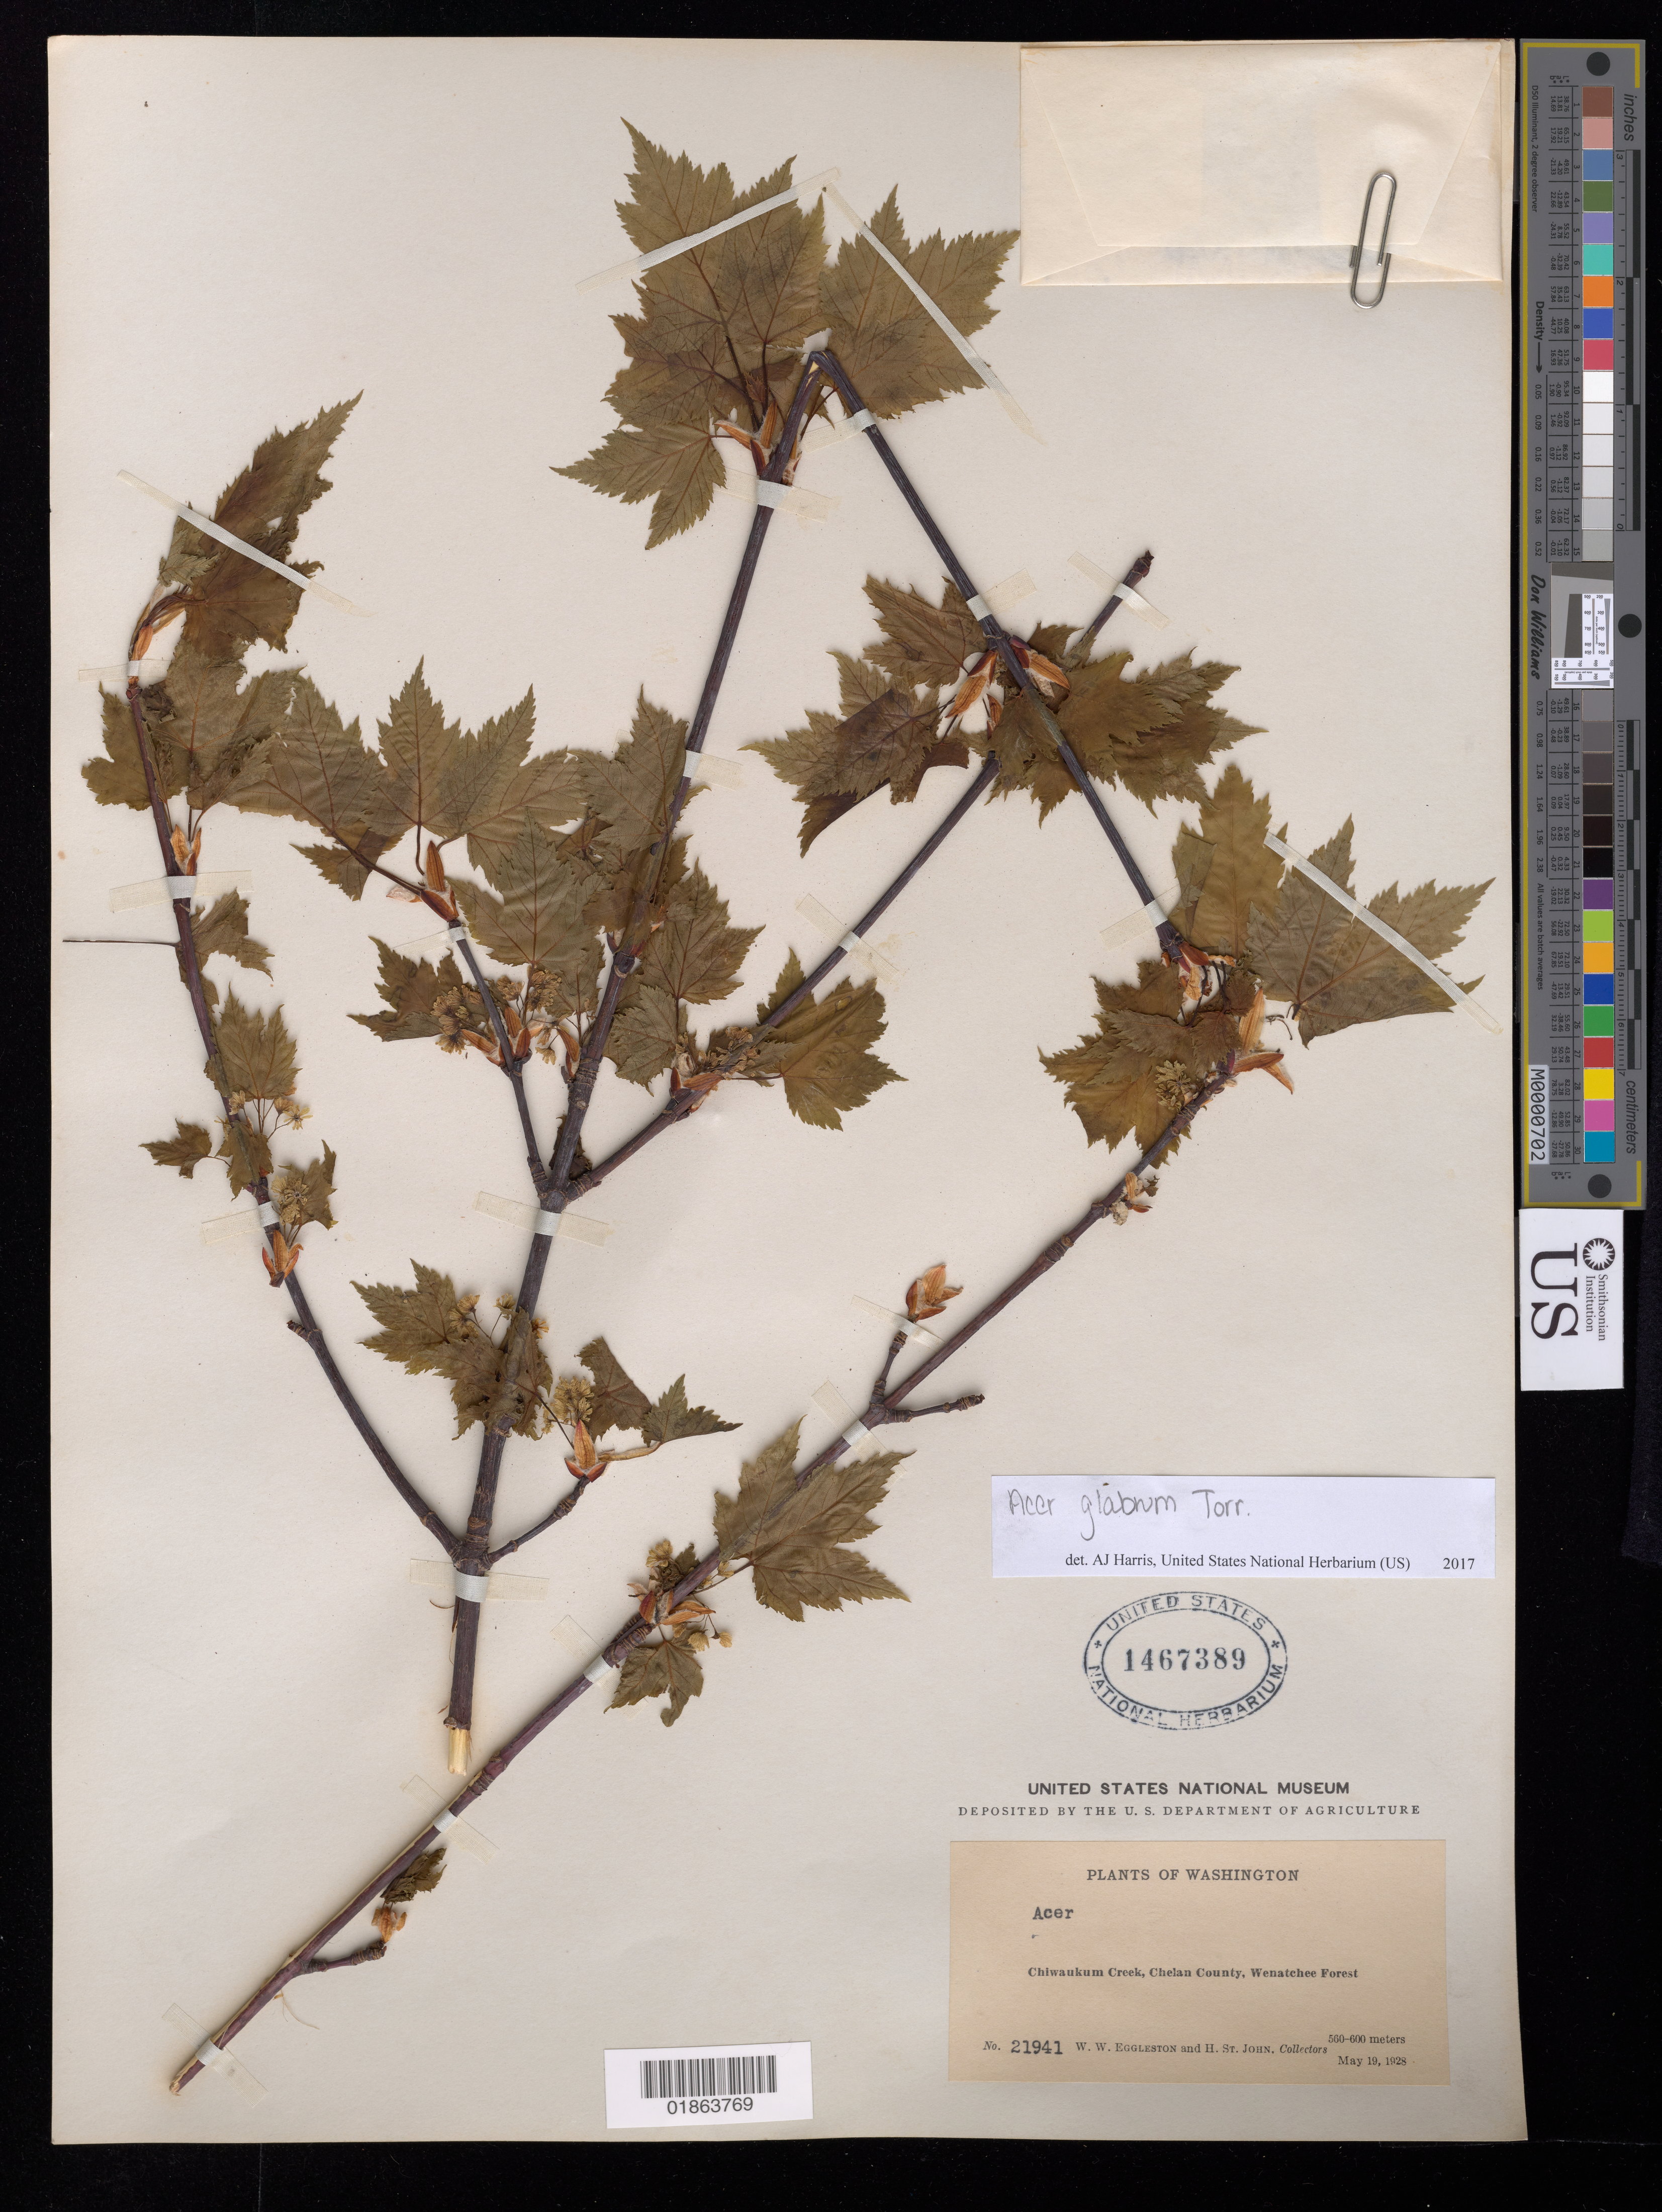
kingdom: Plantae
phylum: Tracheophyta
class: Magnoliopsida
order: Sapindales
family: Sapindaceae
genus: Acer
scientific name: Acer glabrum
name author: Torr.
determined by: Harris, A. J., (UNITED STATES)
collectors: W. W. Eggleston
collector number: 21941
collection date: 1928-05-19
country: United States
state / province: Washington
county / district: Chelan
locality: Chiwaukum Creek, Wenatchee Forest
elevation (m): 500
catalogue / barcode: US 1467389